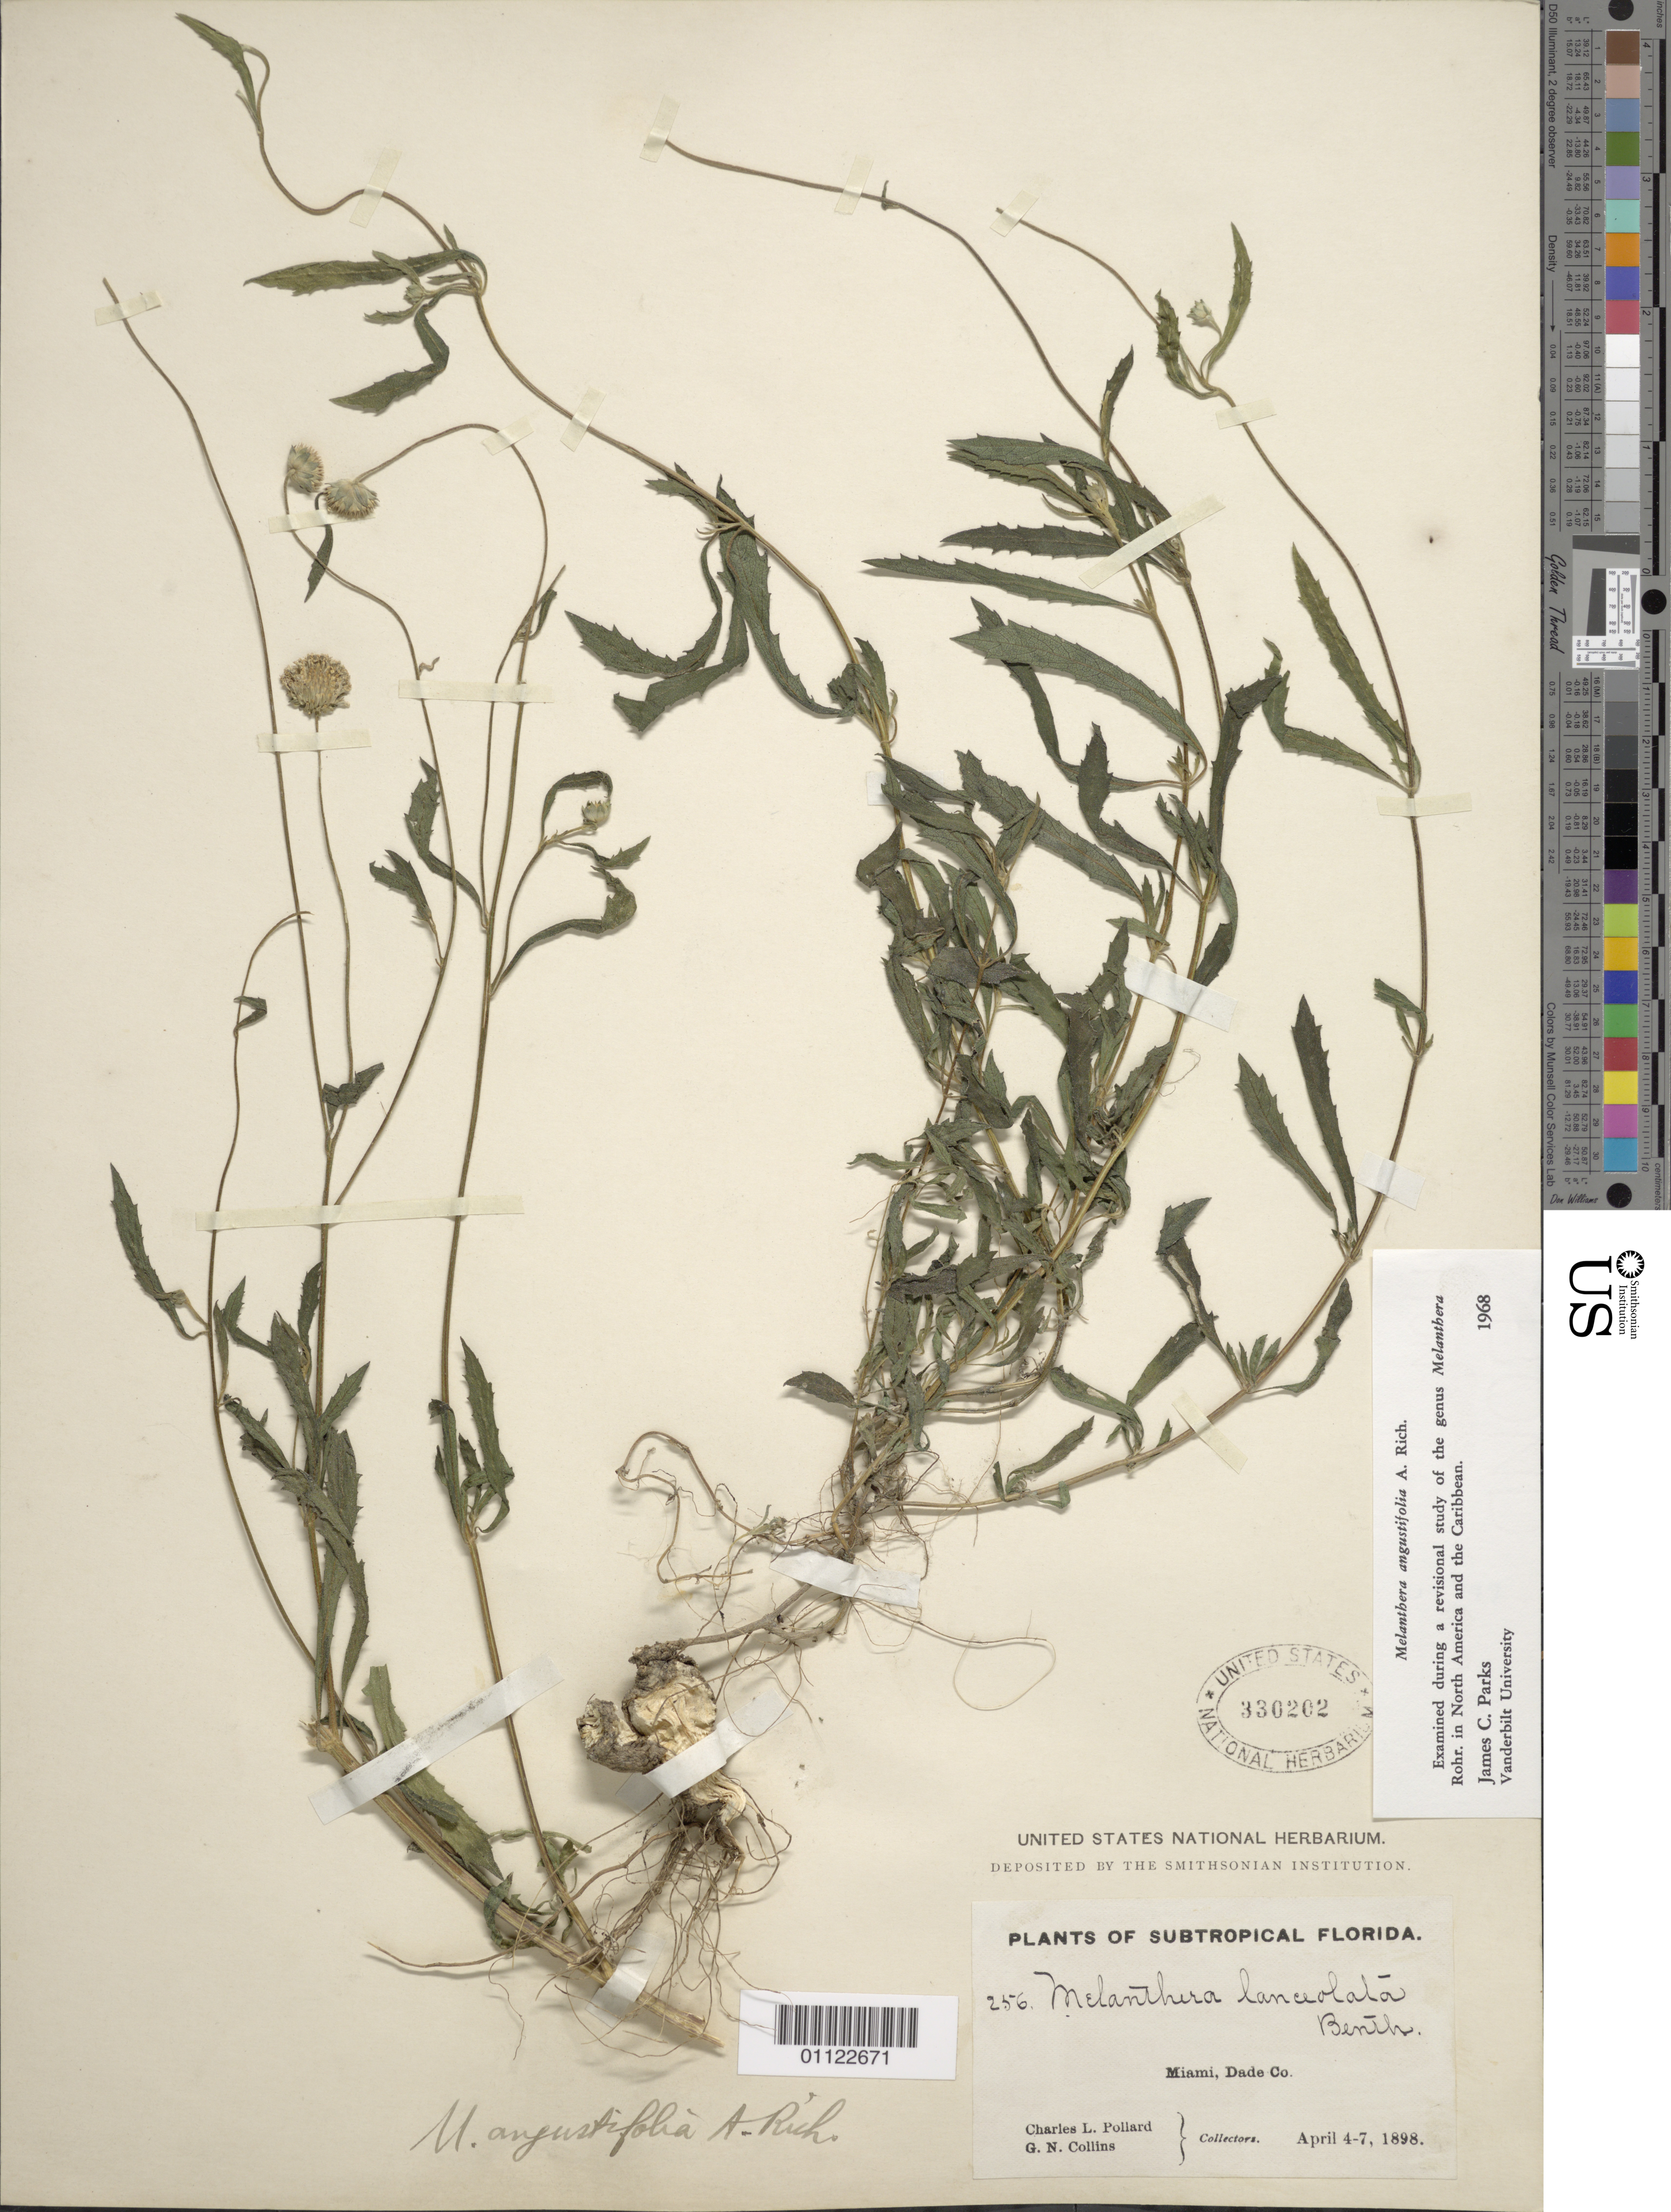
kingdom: Plantae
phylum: Tracheophyta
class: Magnoliopsida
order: Asterales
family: Asteraceae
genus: Melanthera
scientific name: Melanthera angustifolia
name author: A. Rich. in Sagra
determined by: Parks, J. C.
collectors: C. L. Pollard & G. N. Collins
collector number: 256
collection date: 1898-04-04/1898-04-07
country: United States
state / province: Florida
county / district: Dade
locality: Miami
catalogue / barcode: US 330202